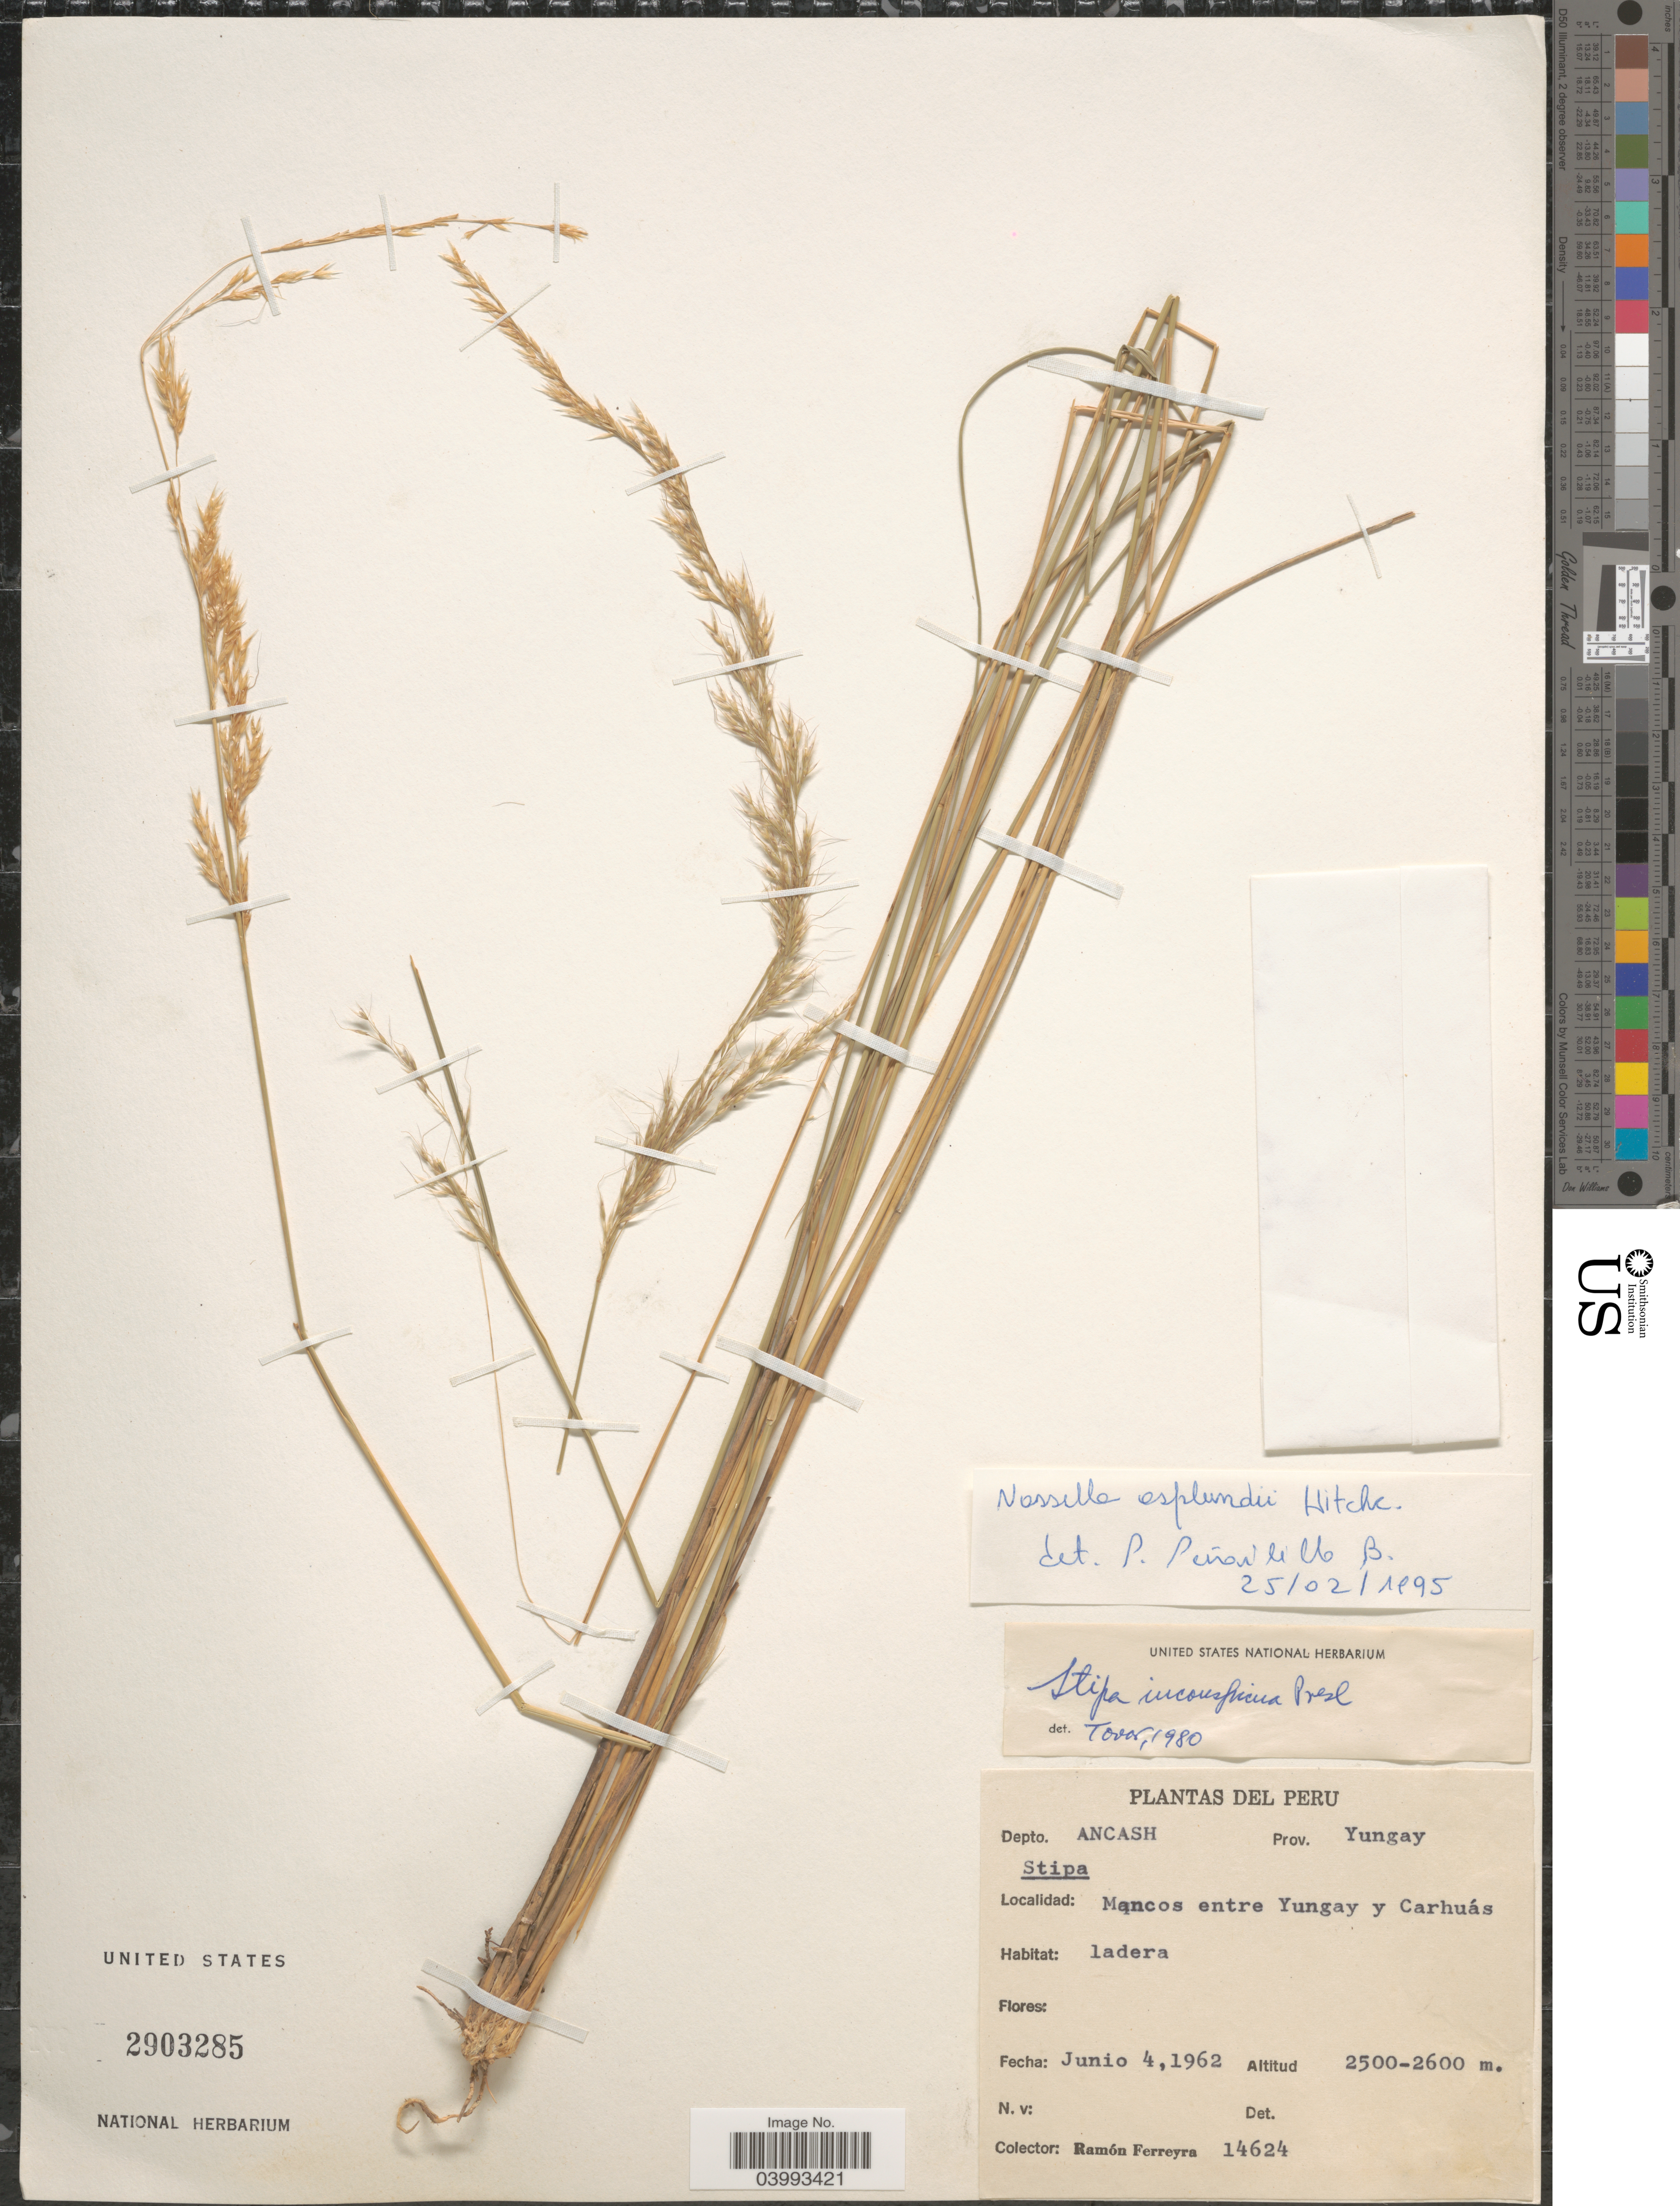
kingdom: Plantae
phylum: Tracheophyta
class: Liliopsida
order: Poales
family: Poaceae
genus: Nassella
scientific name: Nassella asplundii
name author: Hitchc.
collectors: R. A. Ferreyra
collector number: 14624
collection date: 1962-06-04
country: Peru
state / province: Ancash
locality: Depto. Ancash. Prov. Yungay. Mancos entre Yungay y Carhuás.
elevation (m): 2500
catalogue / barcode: US 2903285